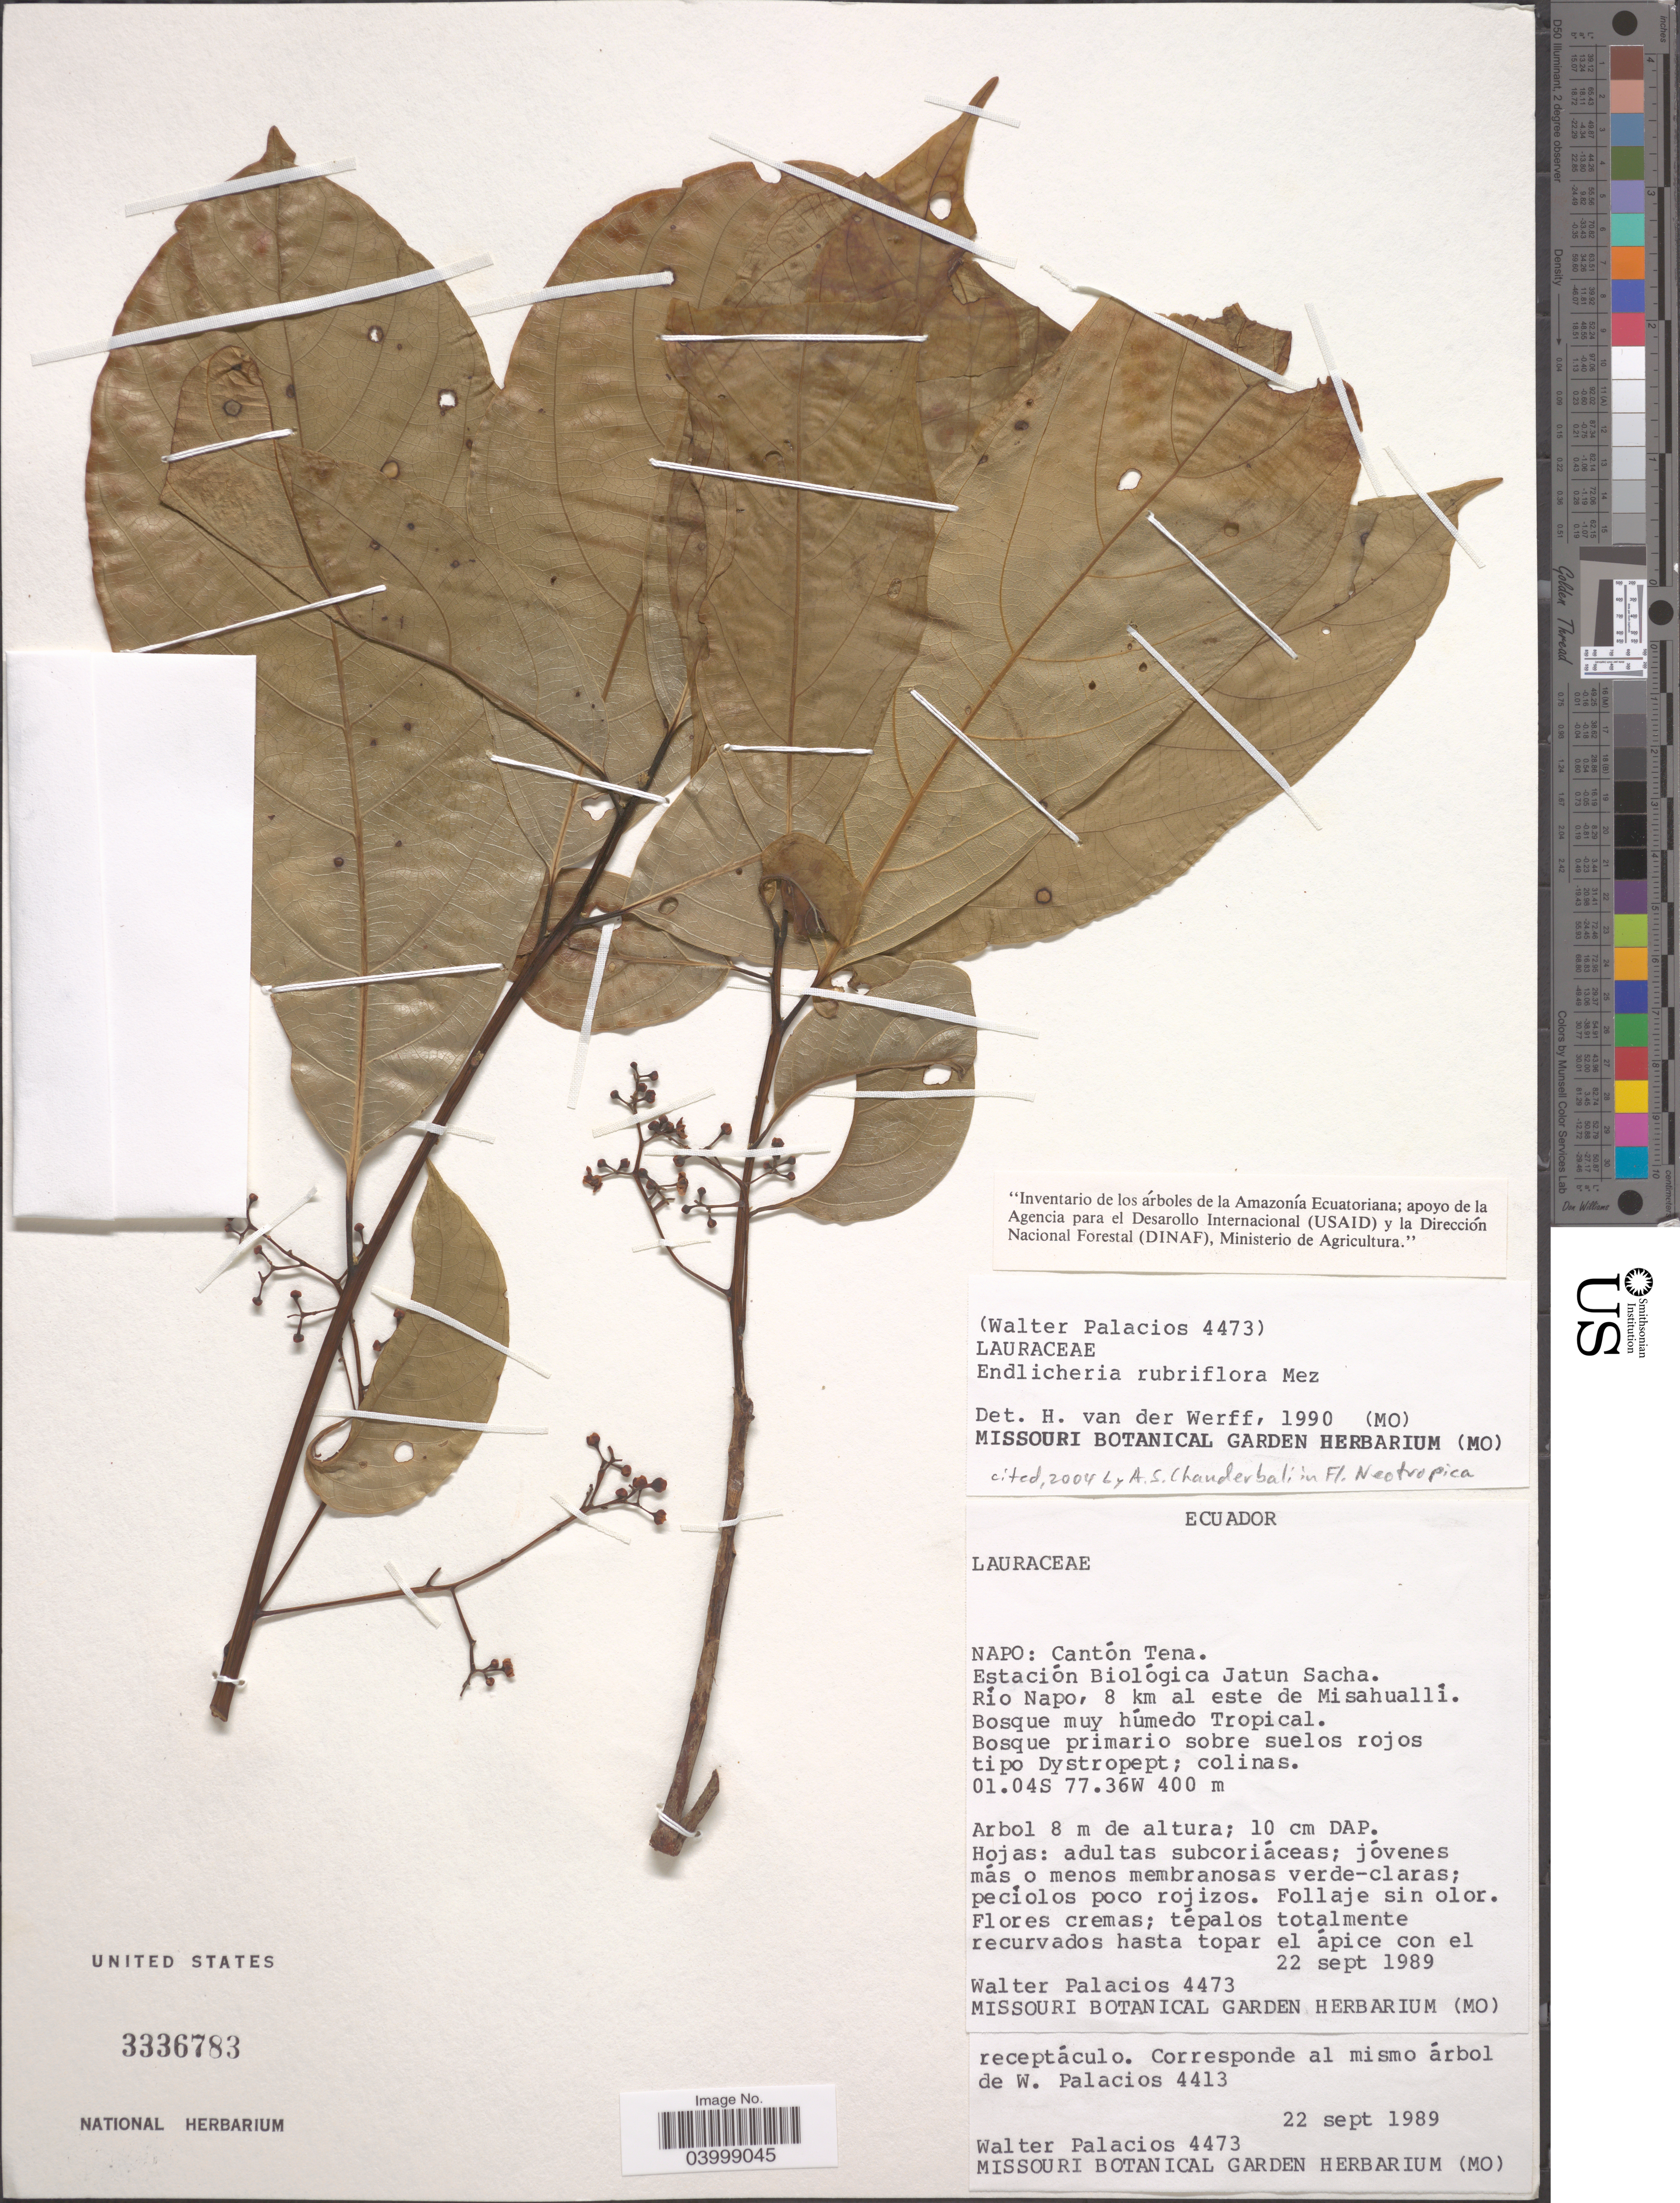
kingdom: Plantae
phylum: Tracheophyta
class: Magnoliopsida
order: Laurales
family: Lauraceae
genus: Endlicheria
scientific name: Endlicheria rubriflora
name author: Mez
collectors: W. Palacios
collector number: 4473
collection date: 1989-09-22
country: Ecuador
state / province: Napo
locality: Cantón Tena. Estación Biológica Jatun Sacha. Río Napo, 8 km al este de Misahualli.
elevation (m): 400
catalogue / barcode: US 3336783